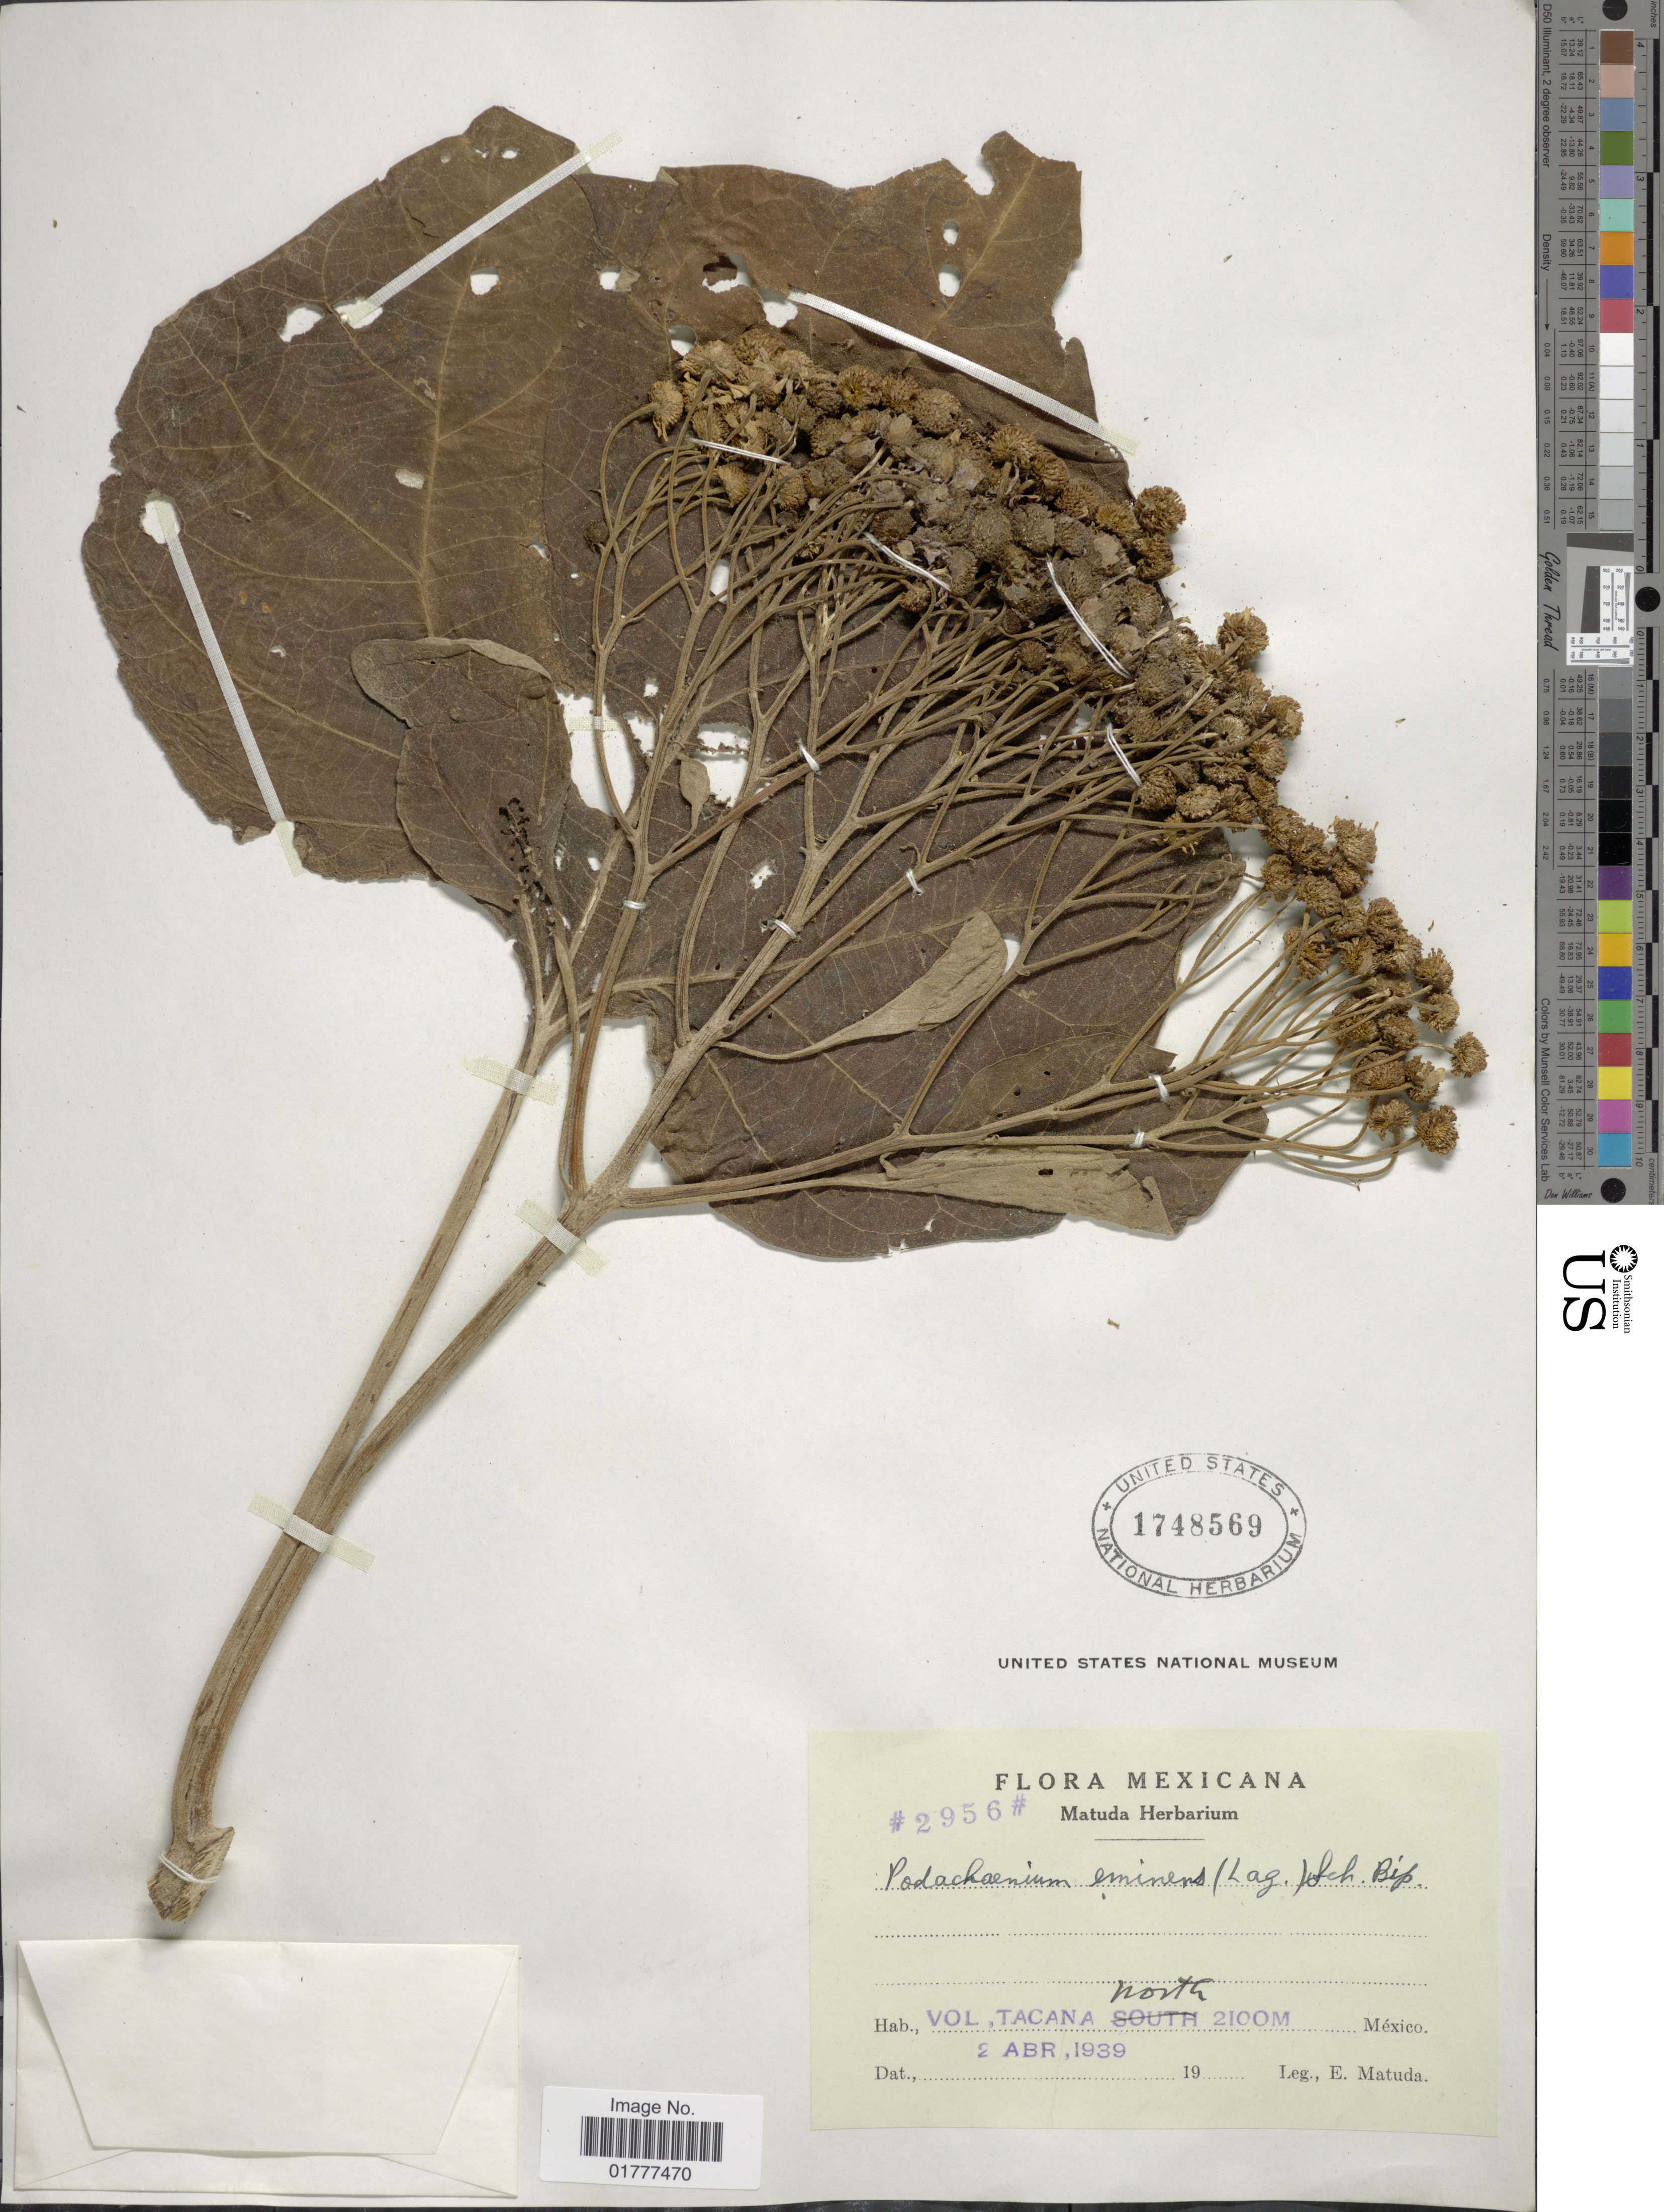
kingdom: Plantae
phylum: Tracheophyta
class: Magnoliopsida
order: Asterales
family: Asteraceae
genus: Podachaenium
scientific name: Podachaenium eminens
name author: (Lag.) Sch. Bip. ex Sch. Bip.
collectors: E. Matuda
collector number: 2956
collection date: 1939-04-02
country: Mexico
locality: Vol. Tacana, North .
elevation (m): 2100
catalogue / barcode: US 1748569